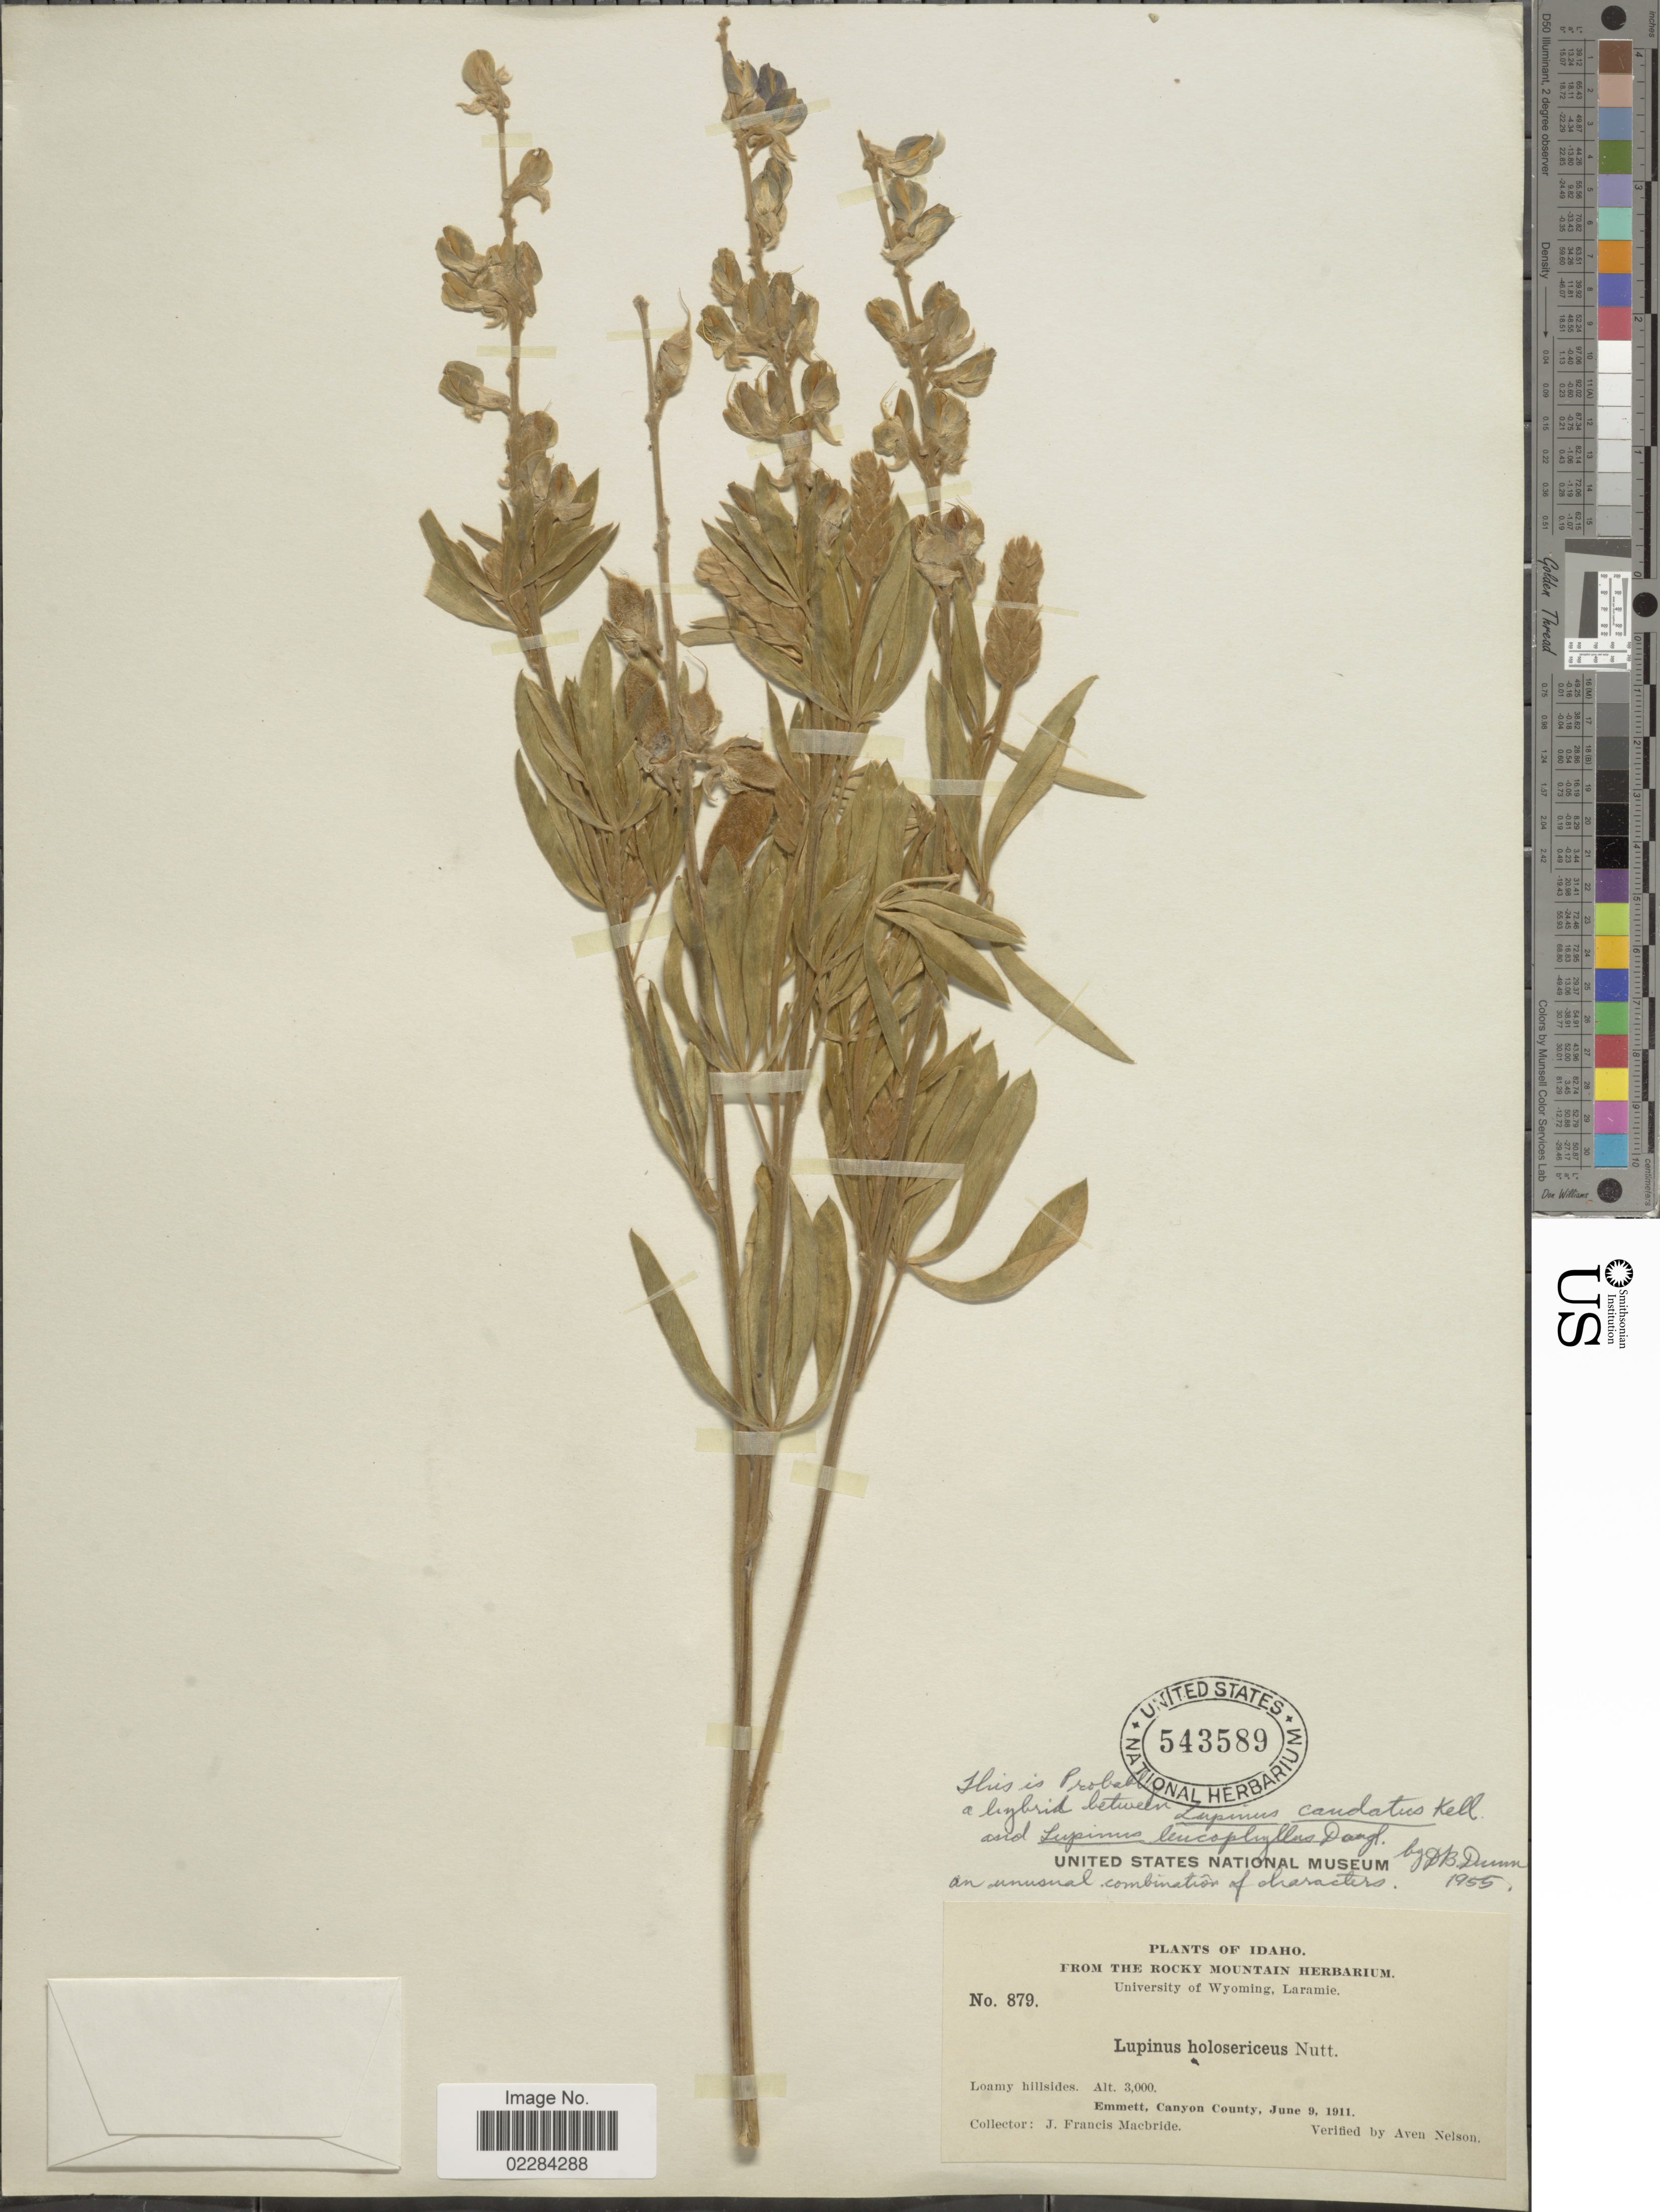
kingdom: Plantae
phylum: Tracheophyta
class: Magnoliopsida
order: Fabales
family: Fabaceae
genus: Lupinus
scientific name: Lupinus caudatus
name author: Kellogg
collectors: J. F. Macbride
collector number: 879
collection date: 1911-06-09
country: United States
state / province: Idaho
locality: Loamy hillsides. Emmett, Canyon County.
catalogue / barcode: US 543589